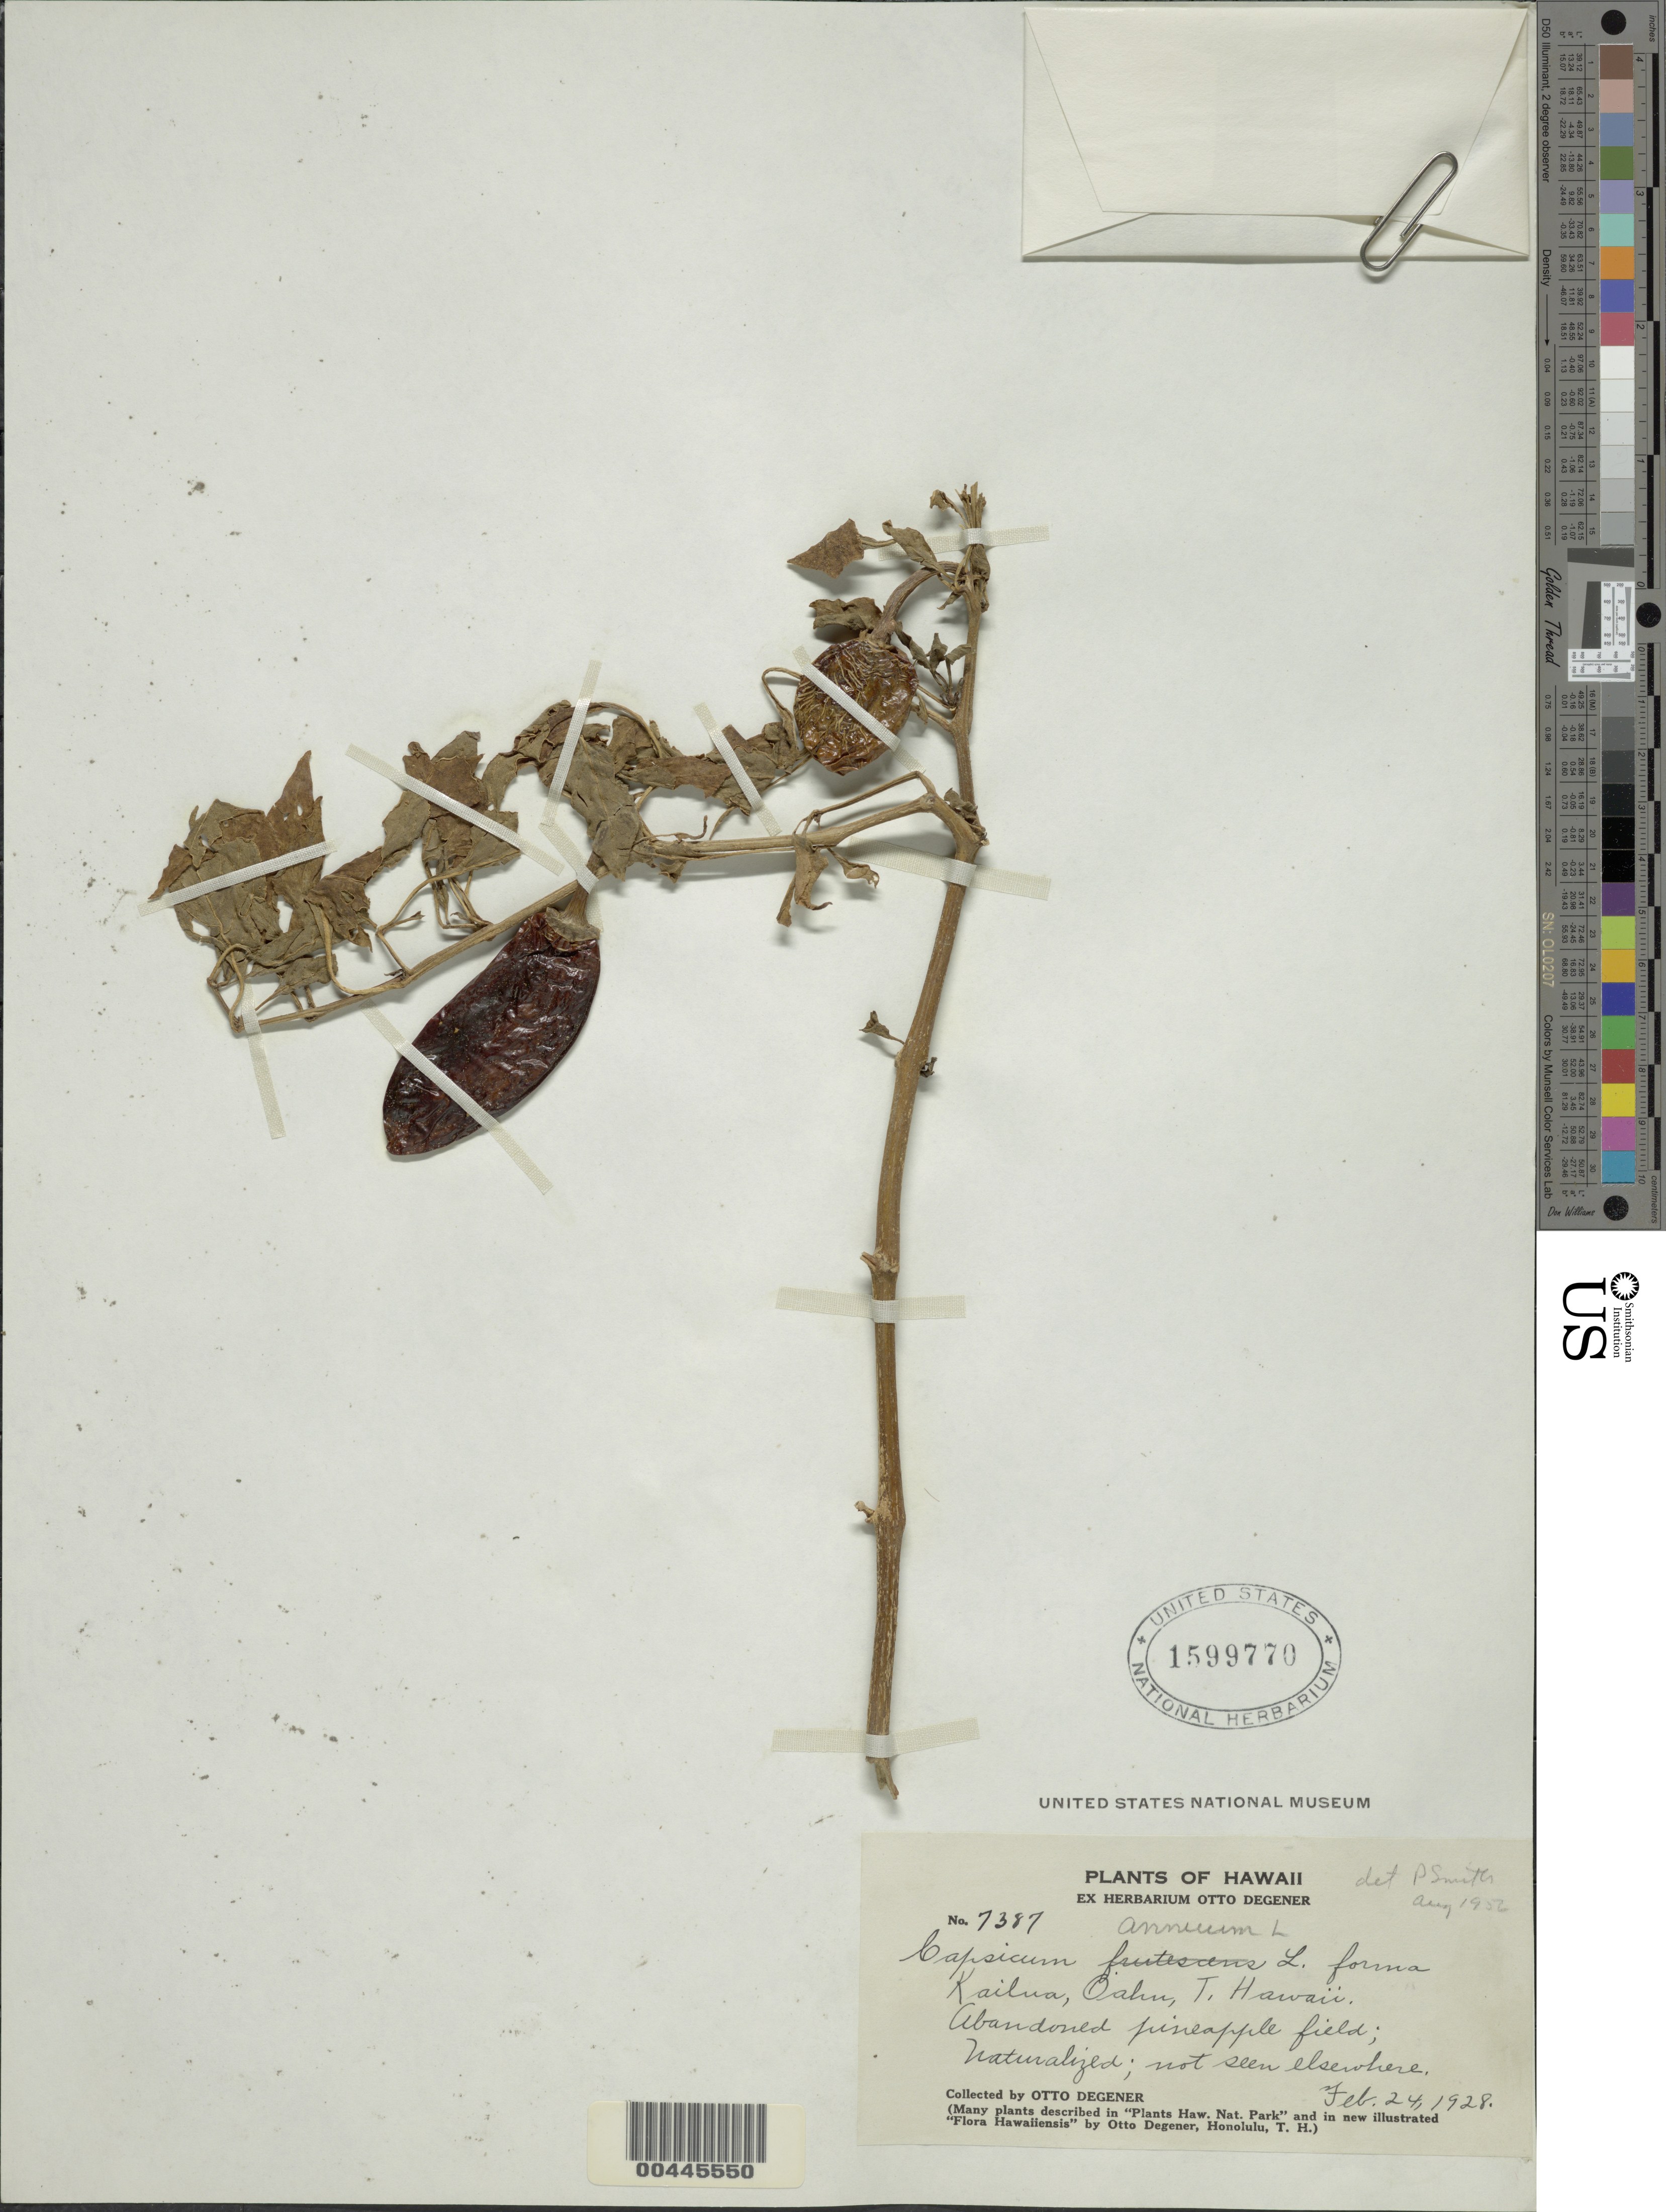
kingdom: Plantae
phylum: Tracheophyta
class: Magnoliopsida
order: Solanales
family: Solanaceae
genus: Capsicum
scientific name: Capsicum annuum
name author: L.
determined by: Smith, P.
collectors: O. Degener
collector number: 7387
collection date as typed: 24 Feb 1928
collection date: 1928-02-24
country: United States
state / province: Hawaii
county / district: Kauai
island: Kaua'i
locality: Kailua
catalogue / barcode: US 1599770